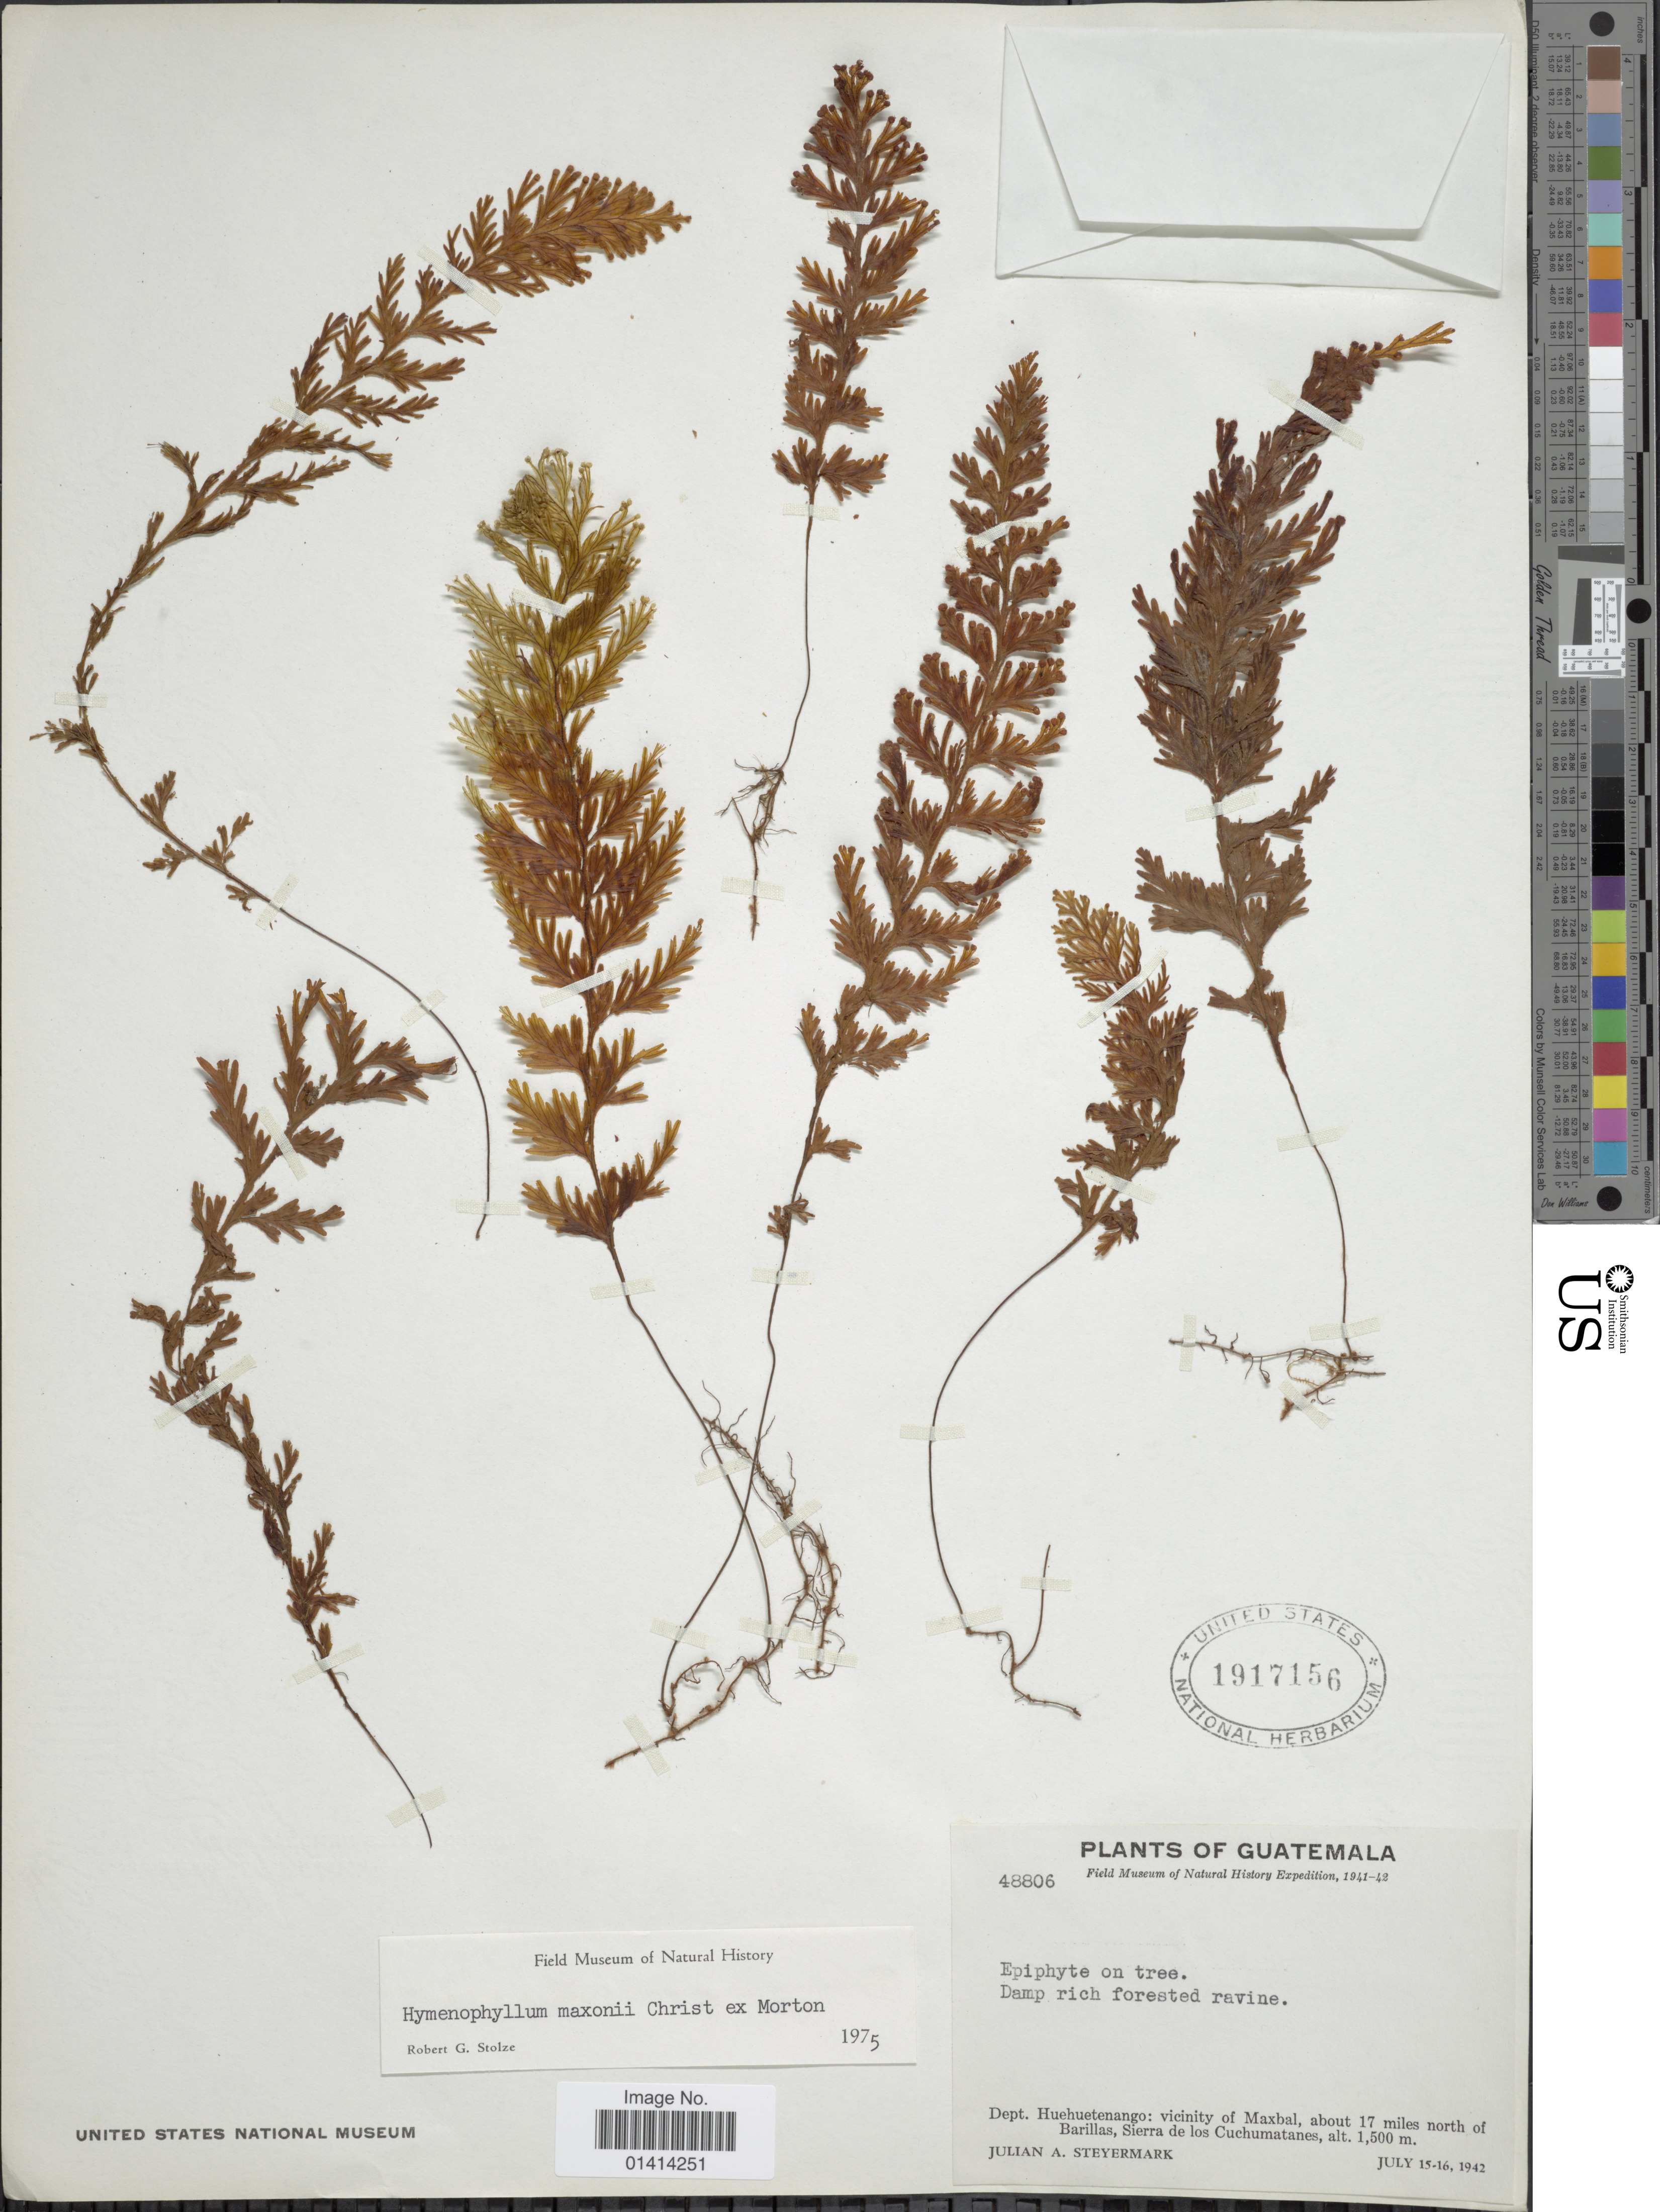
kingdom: Plantae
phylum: Tracheophyta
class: Polypodiopsida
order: Hymenophyllales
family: Hymenophyllaceae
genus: Hymenophyllum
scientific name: Hymenophyllum maxonii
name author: Christ ex C.V. Morton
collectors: J. Steyermark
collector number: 48806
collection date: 1942-07-15/1942-07-16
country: Guatemala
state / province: Huehuetenango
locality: Dept Huehuetenango: vicinity of Maxbal, about 17 miles north of Barillas, Sierra de los Cuchumatanes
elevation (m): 1500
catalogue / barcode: US 1917156